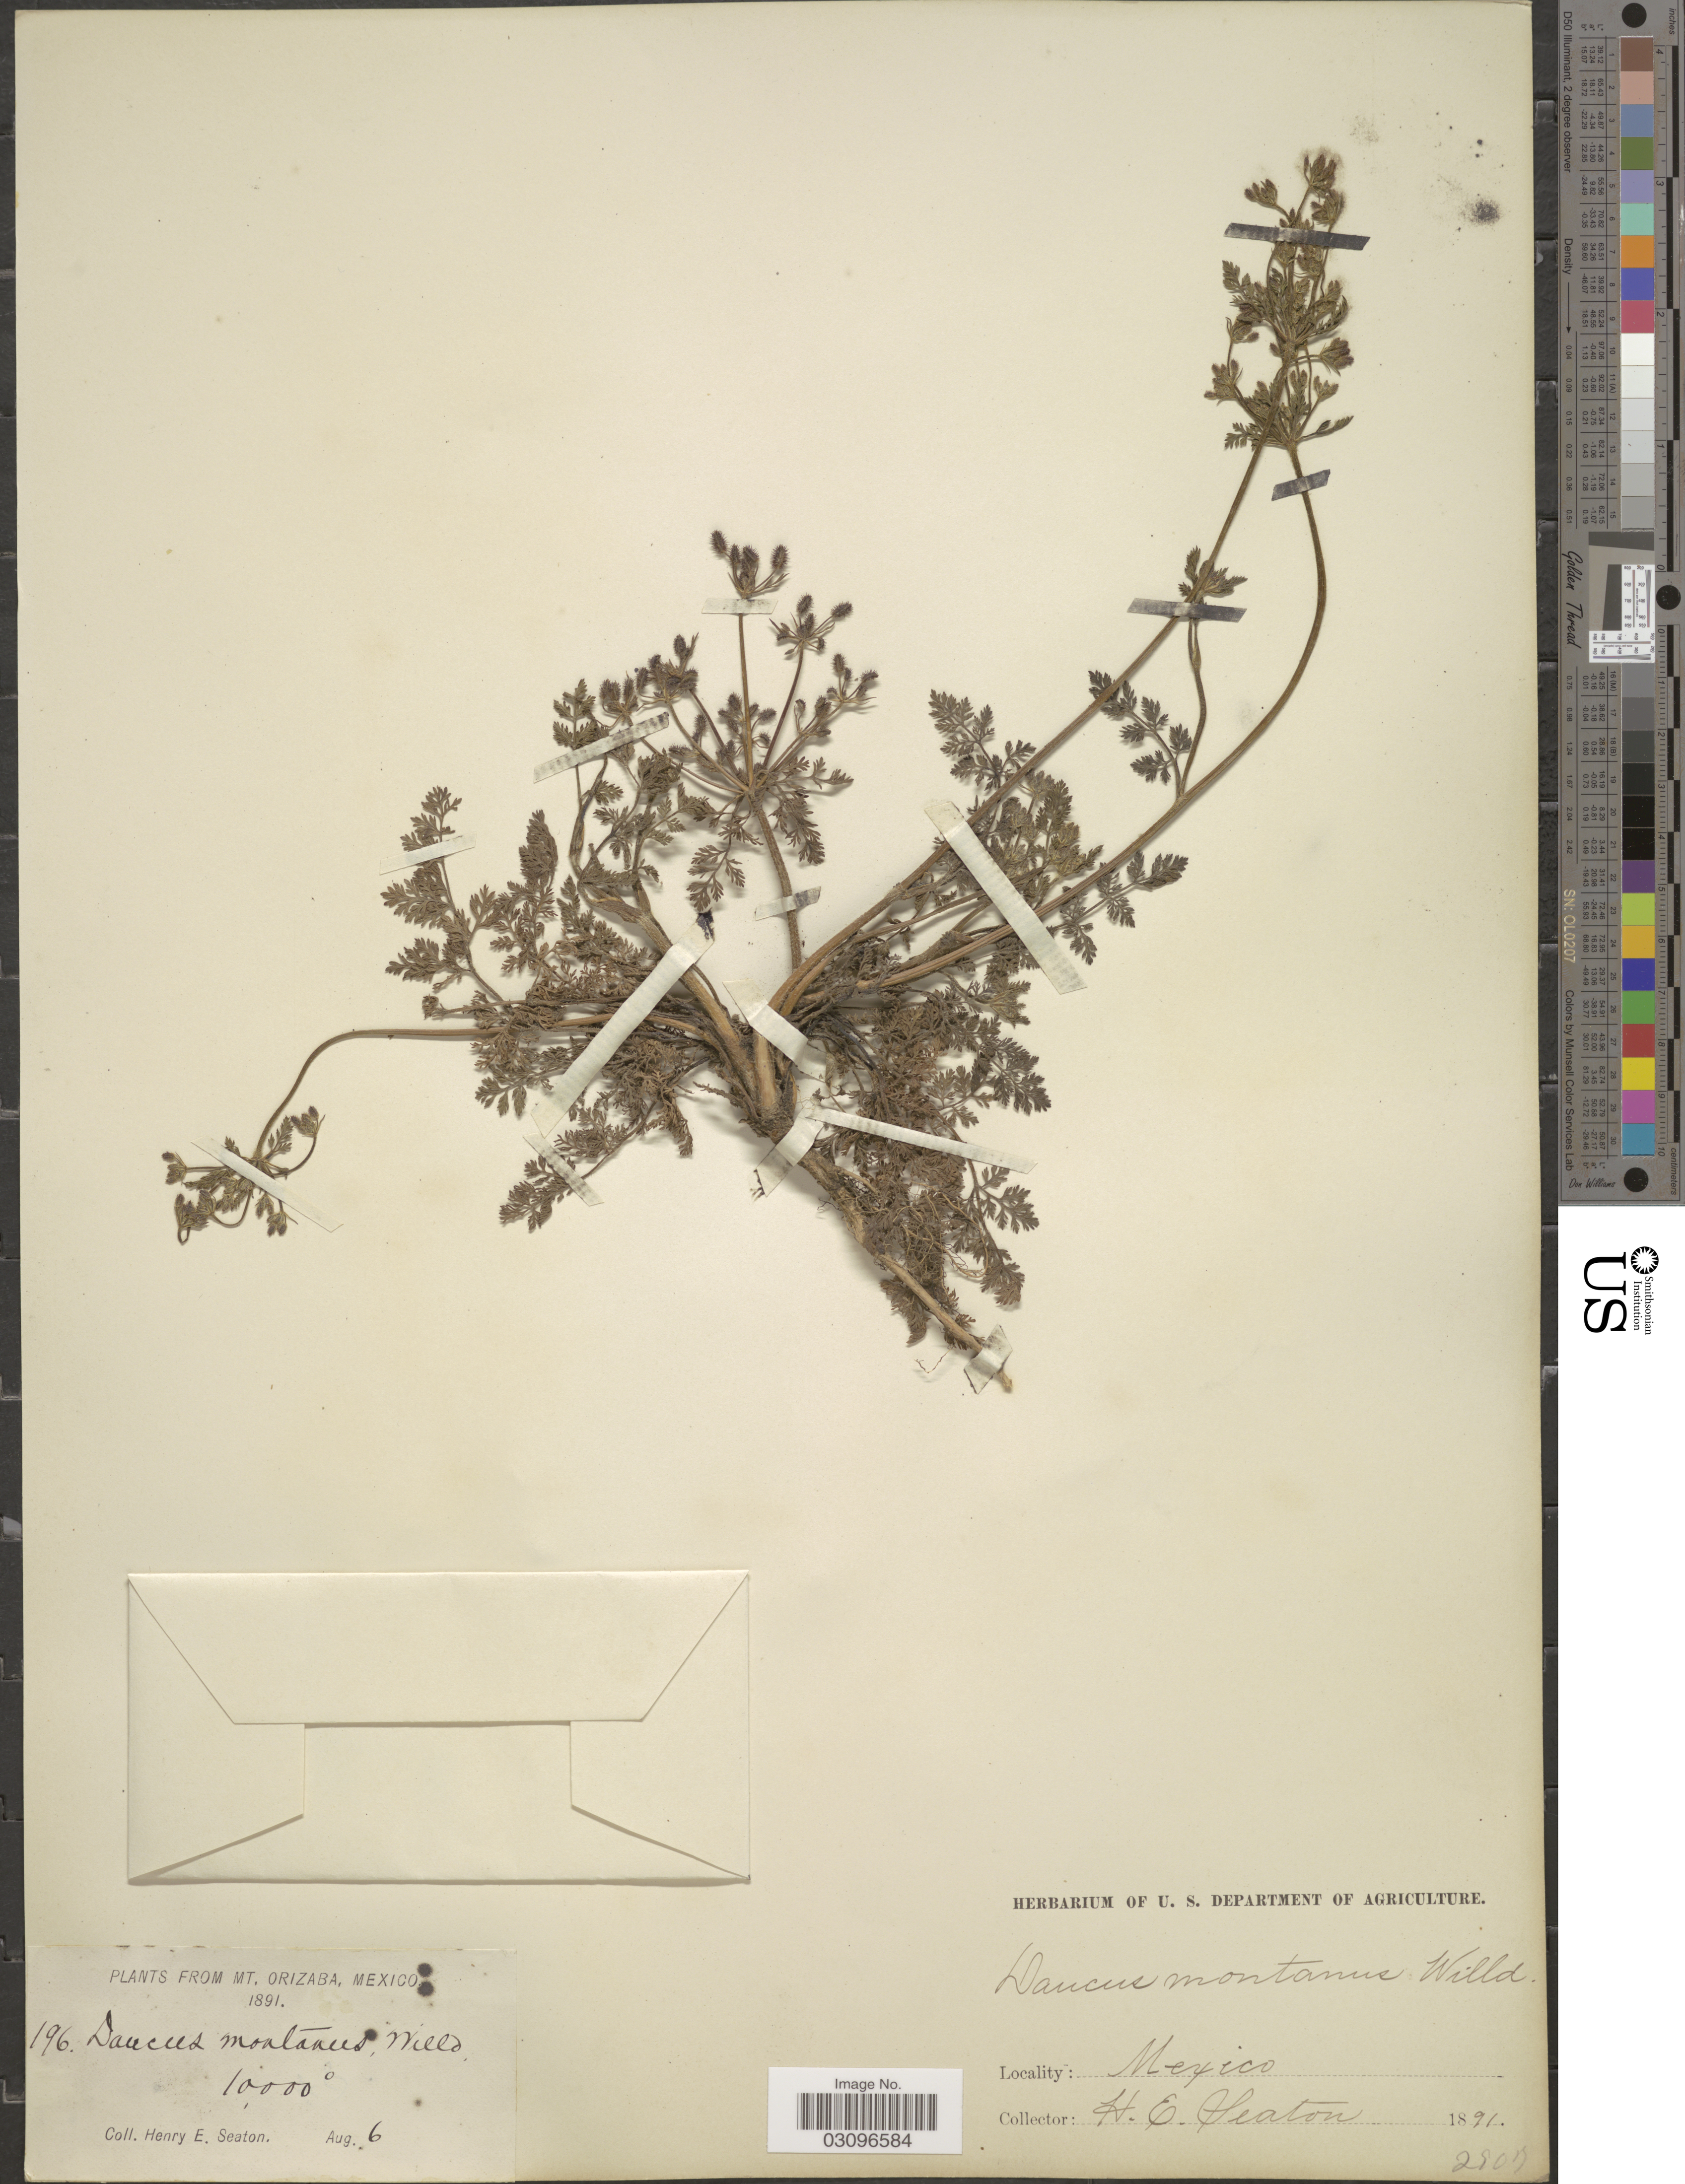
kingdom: Plantae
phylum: Tracheophyta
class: Magnoliopsida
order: Apiales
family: Apiaceae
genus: Daucus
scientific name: Daucus montanus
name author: Humb. & Bonpl. ex Spreng.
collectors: H. E. Seaton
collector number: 196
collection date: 1891-08-06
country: Mexico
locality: Mt. Orizaba.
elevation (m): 3048